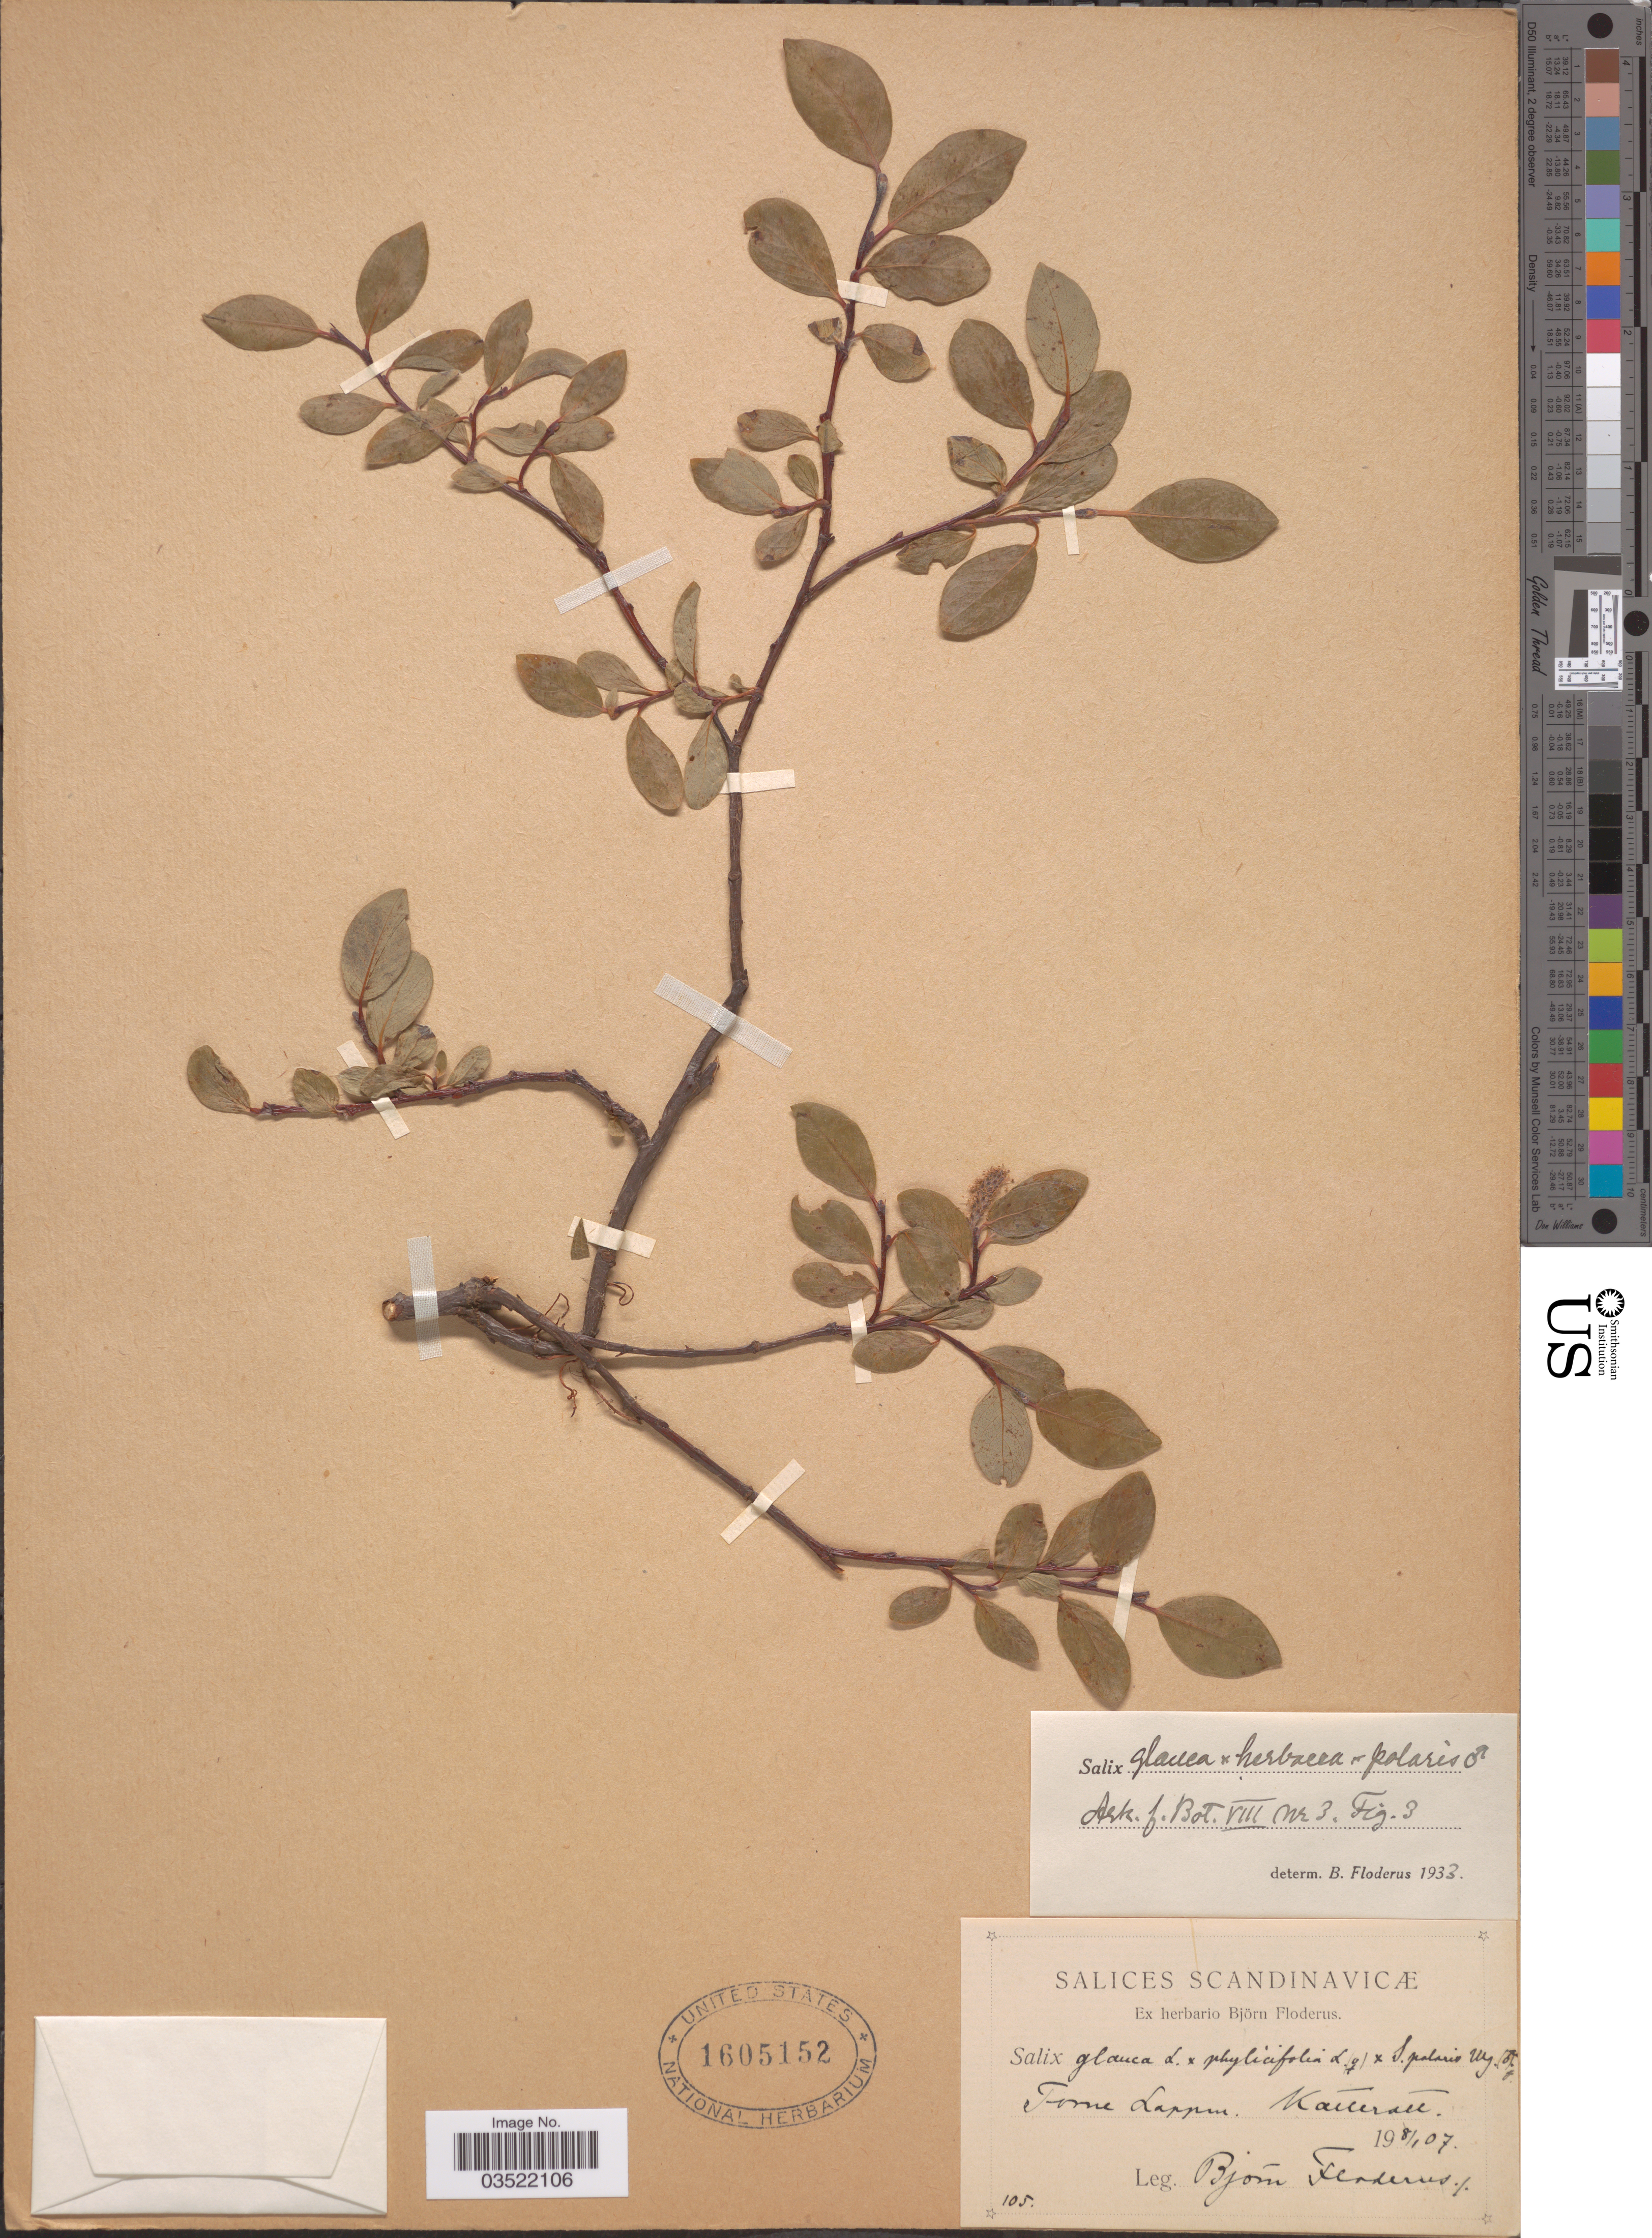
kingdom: Plantae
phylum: Tracheophyta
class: Magnoliopsida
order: Malpighiales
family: Salicaceae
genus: Salix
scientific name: Salix glauca x S. herbacea L. x S. polaris Wahlenb.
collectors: B. G. O. Floderus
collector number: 105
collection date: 1907-01-08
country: Norway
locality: Scandinavicæ. Torne Lappm. Katteratt.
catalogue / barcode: US 1605152